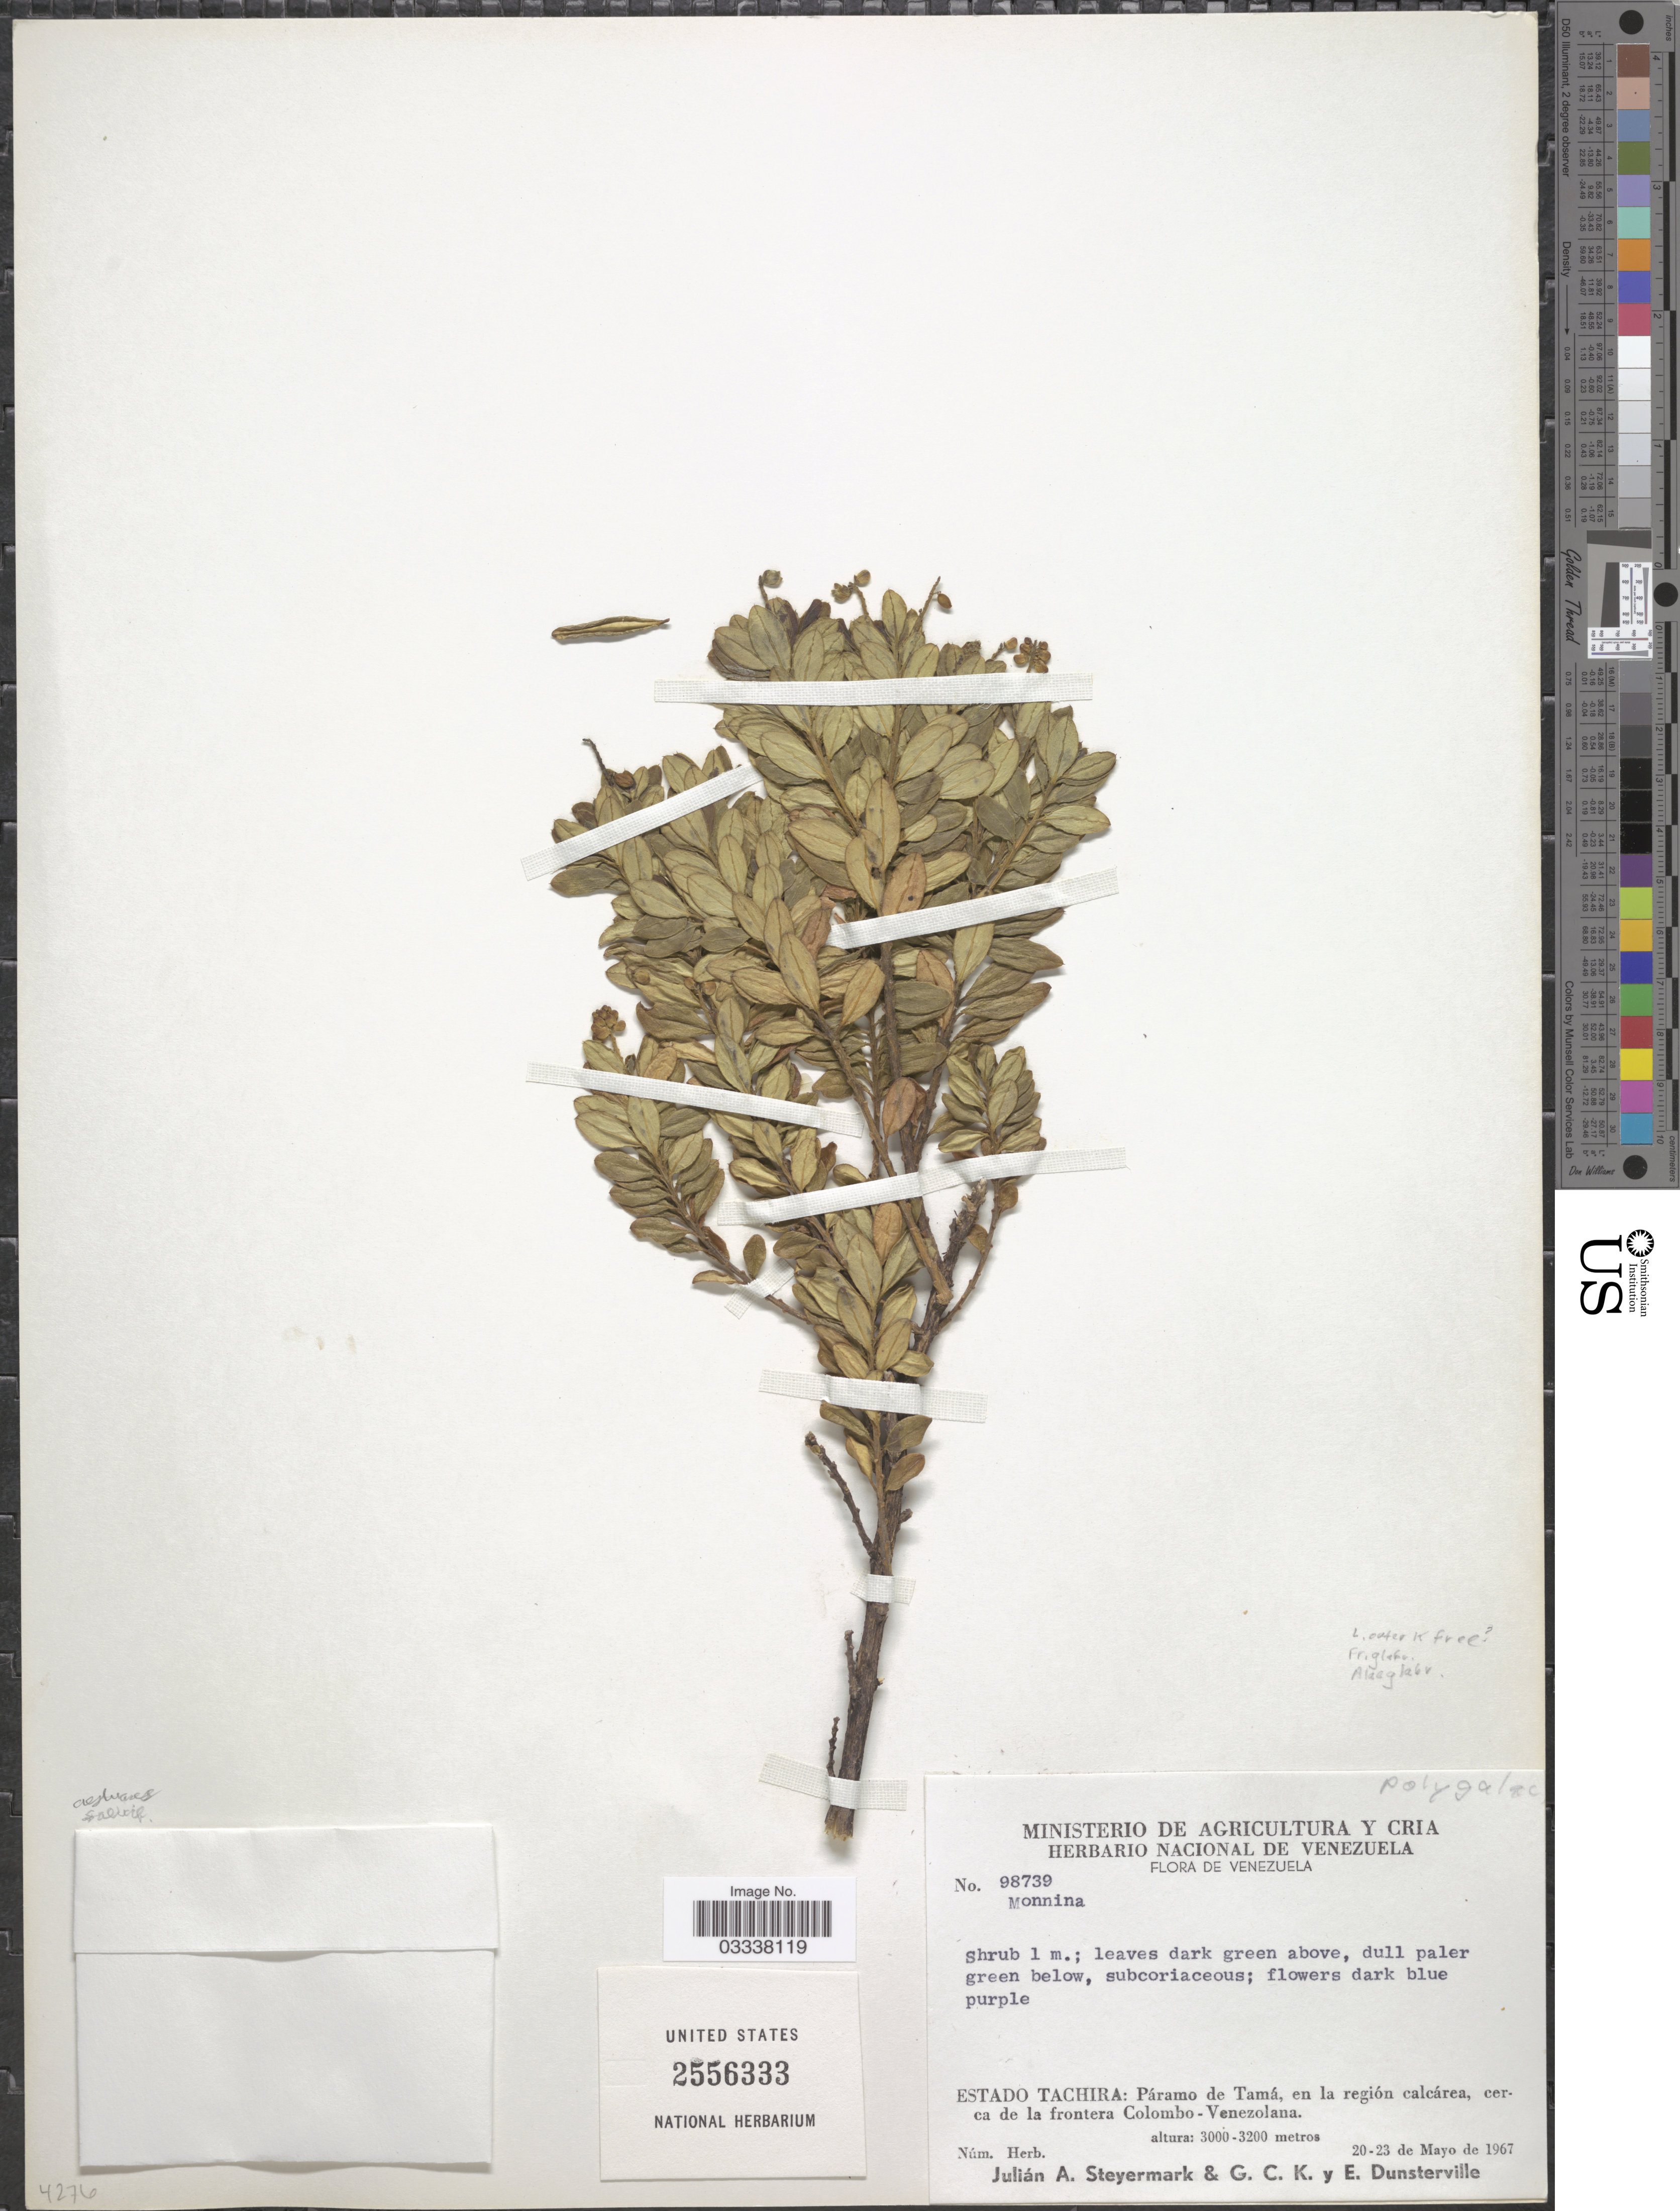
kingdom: Plantae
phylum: Tracheophyta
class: Magnoliopsida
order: Fabales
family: Polygalaceae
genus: Monnina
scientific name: Monnina sp.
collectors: J. Steyermark, G. C. K. Dunsterville & E. Dunsterville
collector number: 98739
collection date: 1967-05-20/1967-05-23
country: Venezuela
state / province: Tachira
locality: Páramo de Tamá, en la región calcárea, cerca de la frontera Colombo-Venezolana.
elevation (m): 3000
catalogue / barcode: US 2556333